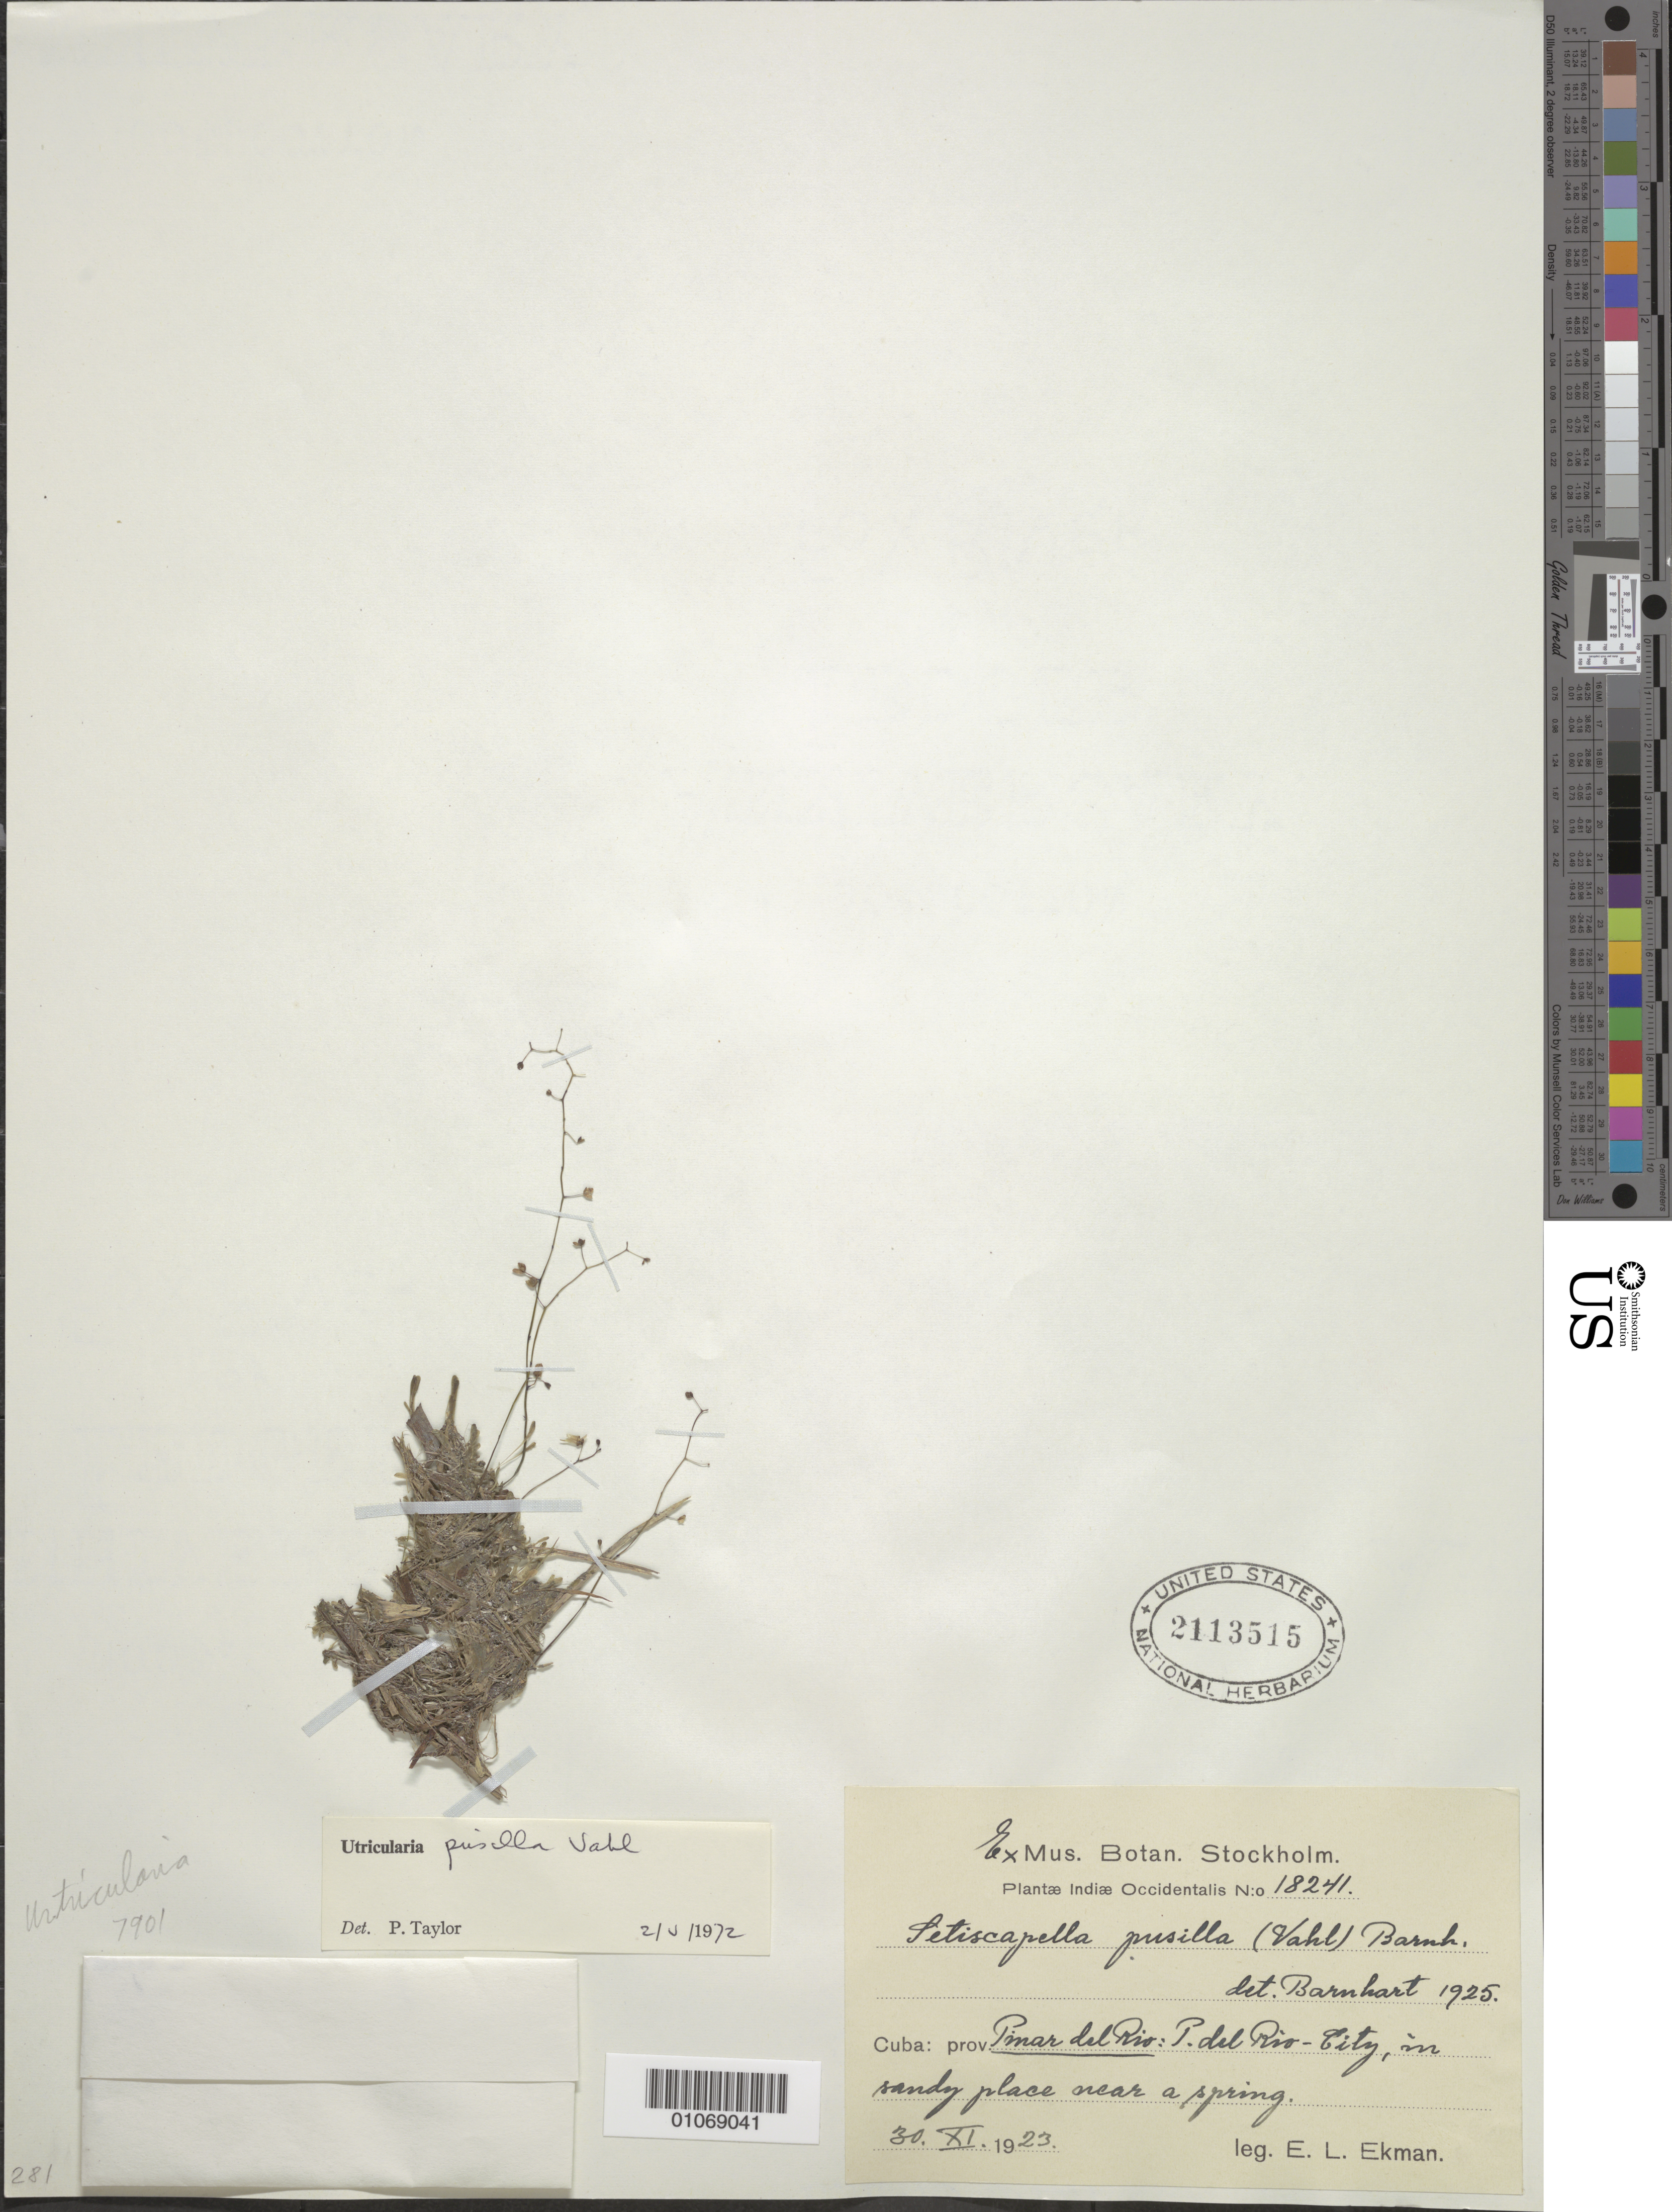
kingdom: Plantae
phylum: Tracheophyta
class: Magnoliopsida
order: Lamiales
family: Lentibulariaceae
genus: Utricularia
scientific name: Utricularia pusilla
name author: Vahl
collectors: E. L. Ekman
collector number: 18241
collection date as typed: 30 Nov 1923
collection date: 1923-11-30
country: Cuba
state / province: Pinar del Rio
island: Cuba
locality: Pinar del Rio city, in sandy place near a spring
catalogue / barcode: US 2113515